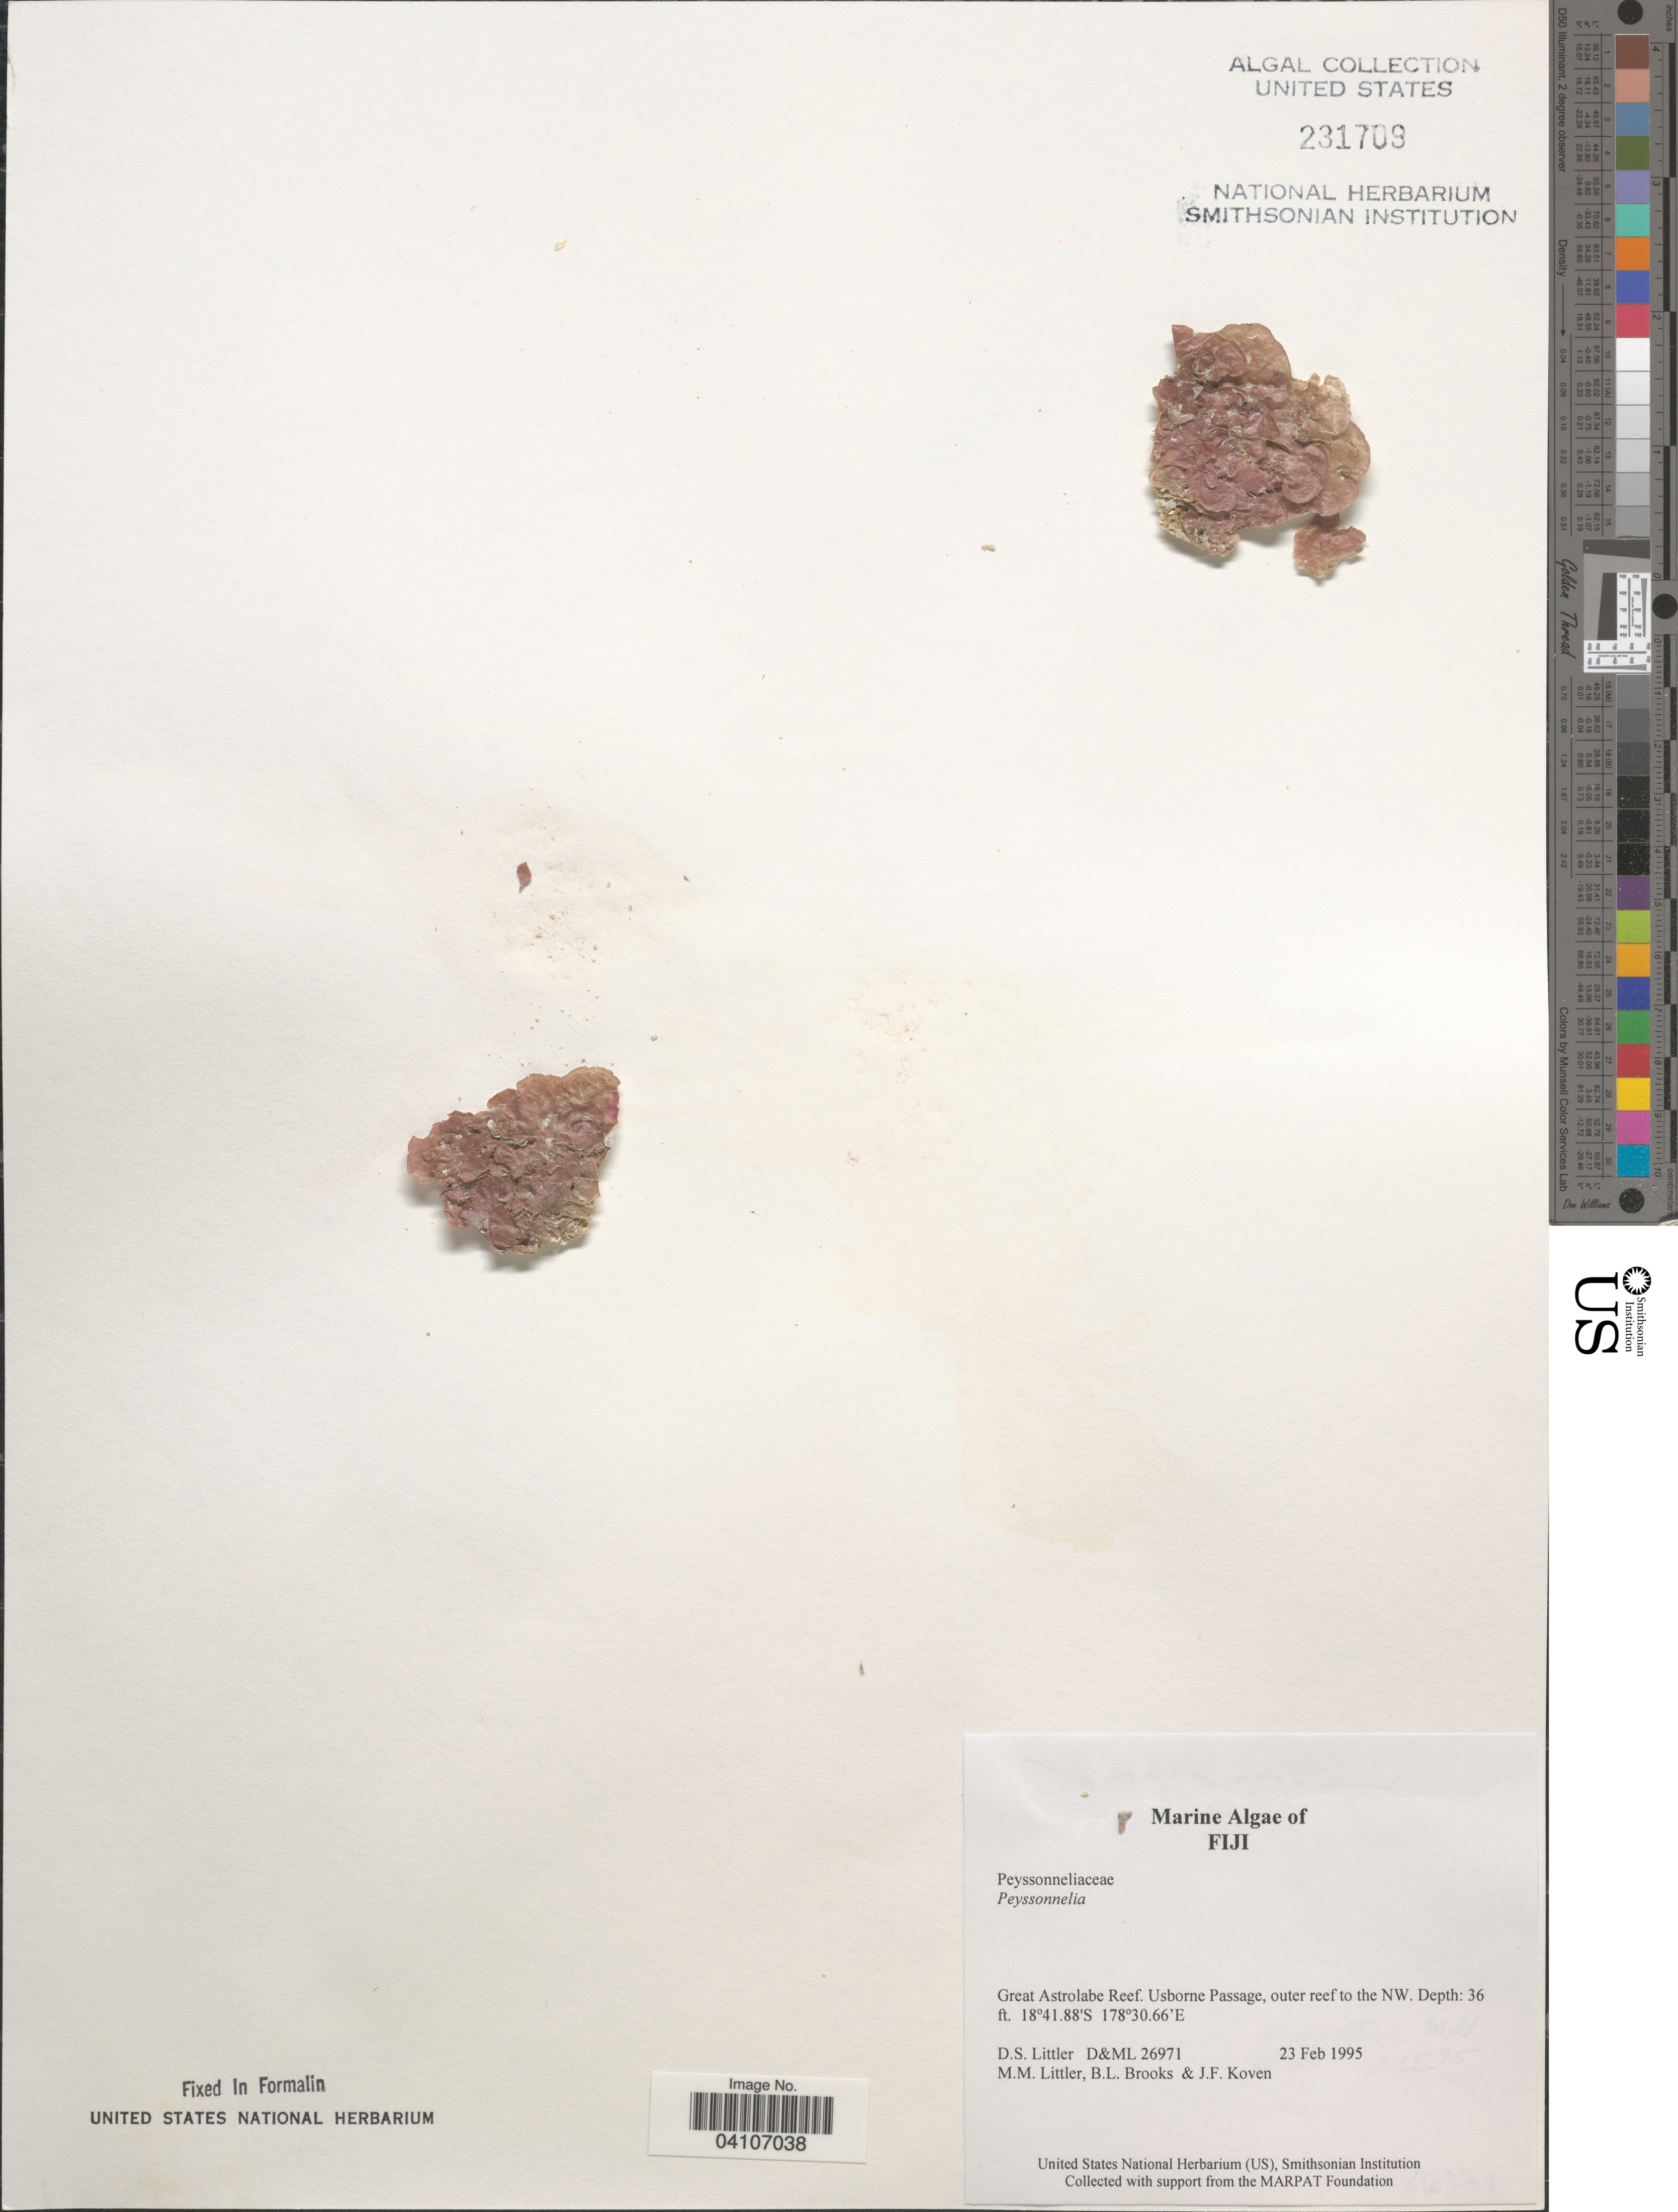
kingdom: Plantae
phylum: Rhodophyta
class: Florideophyceae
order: Peyssonneliales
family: Peyssonneliaceae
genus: Peyssonnelia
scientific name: Peyssonnelia sp.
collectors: D. S. Littler, B. Brooks & J. Koven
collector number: D&ML26971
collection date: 1995-02-23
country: Fiji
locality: Great Astrolabe Reef. Usborne Passage, outer reef to the NW.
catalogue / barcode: US 231709